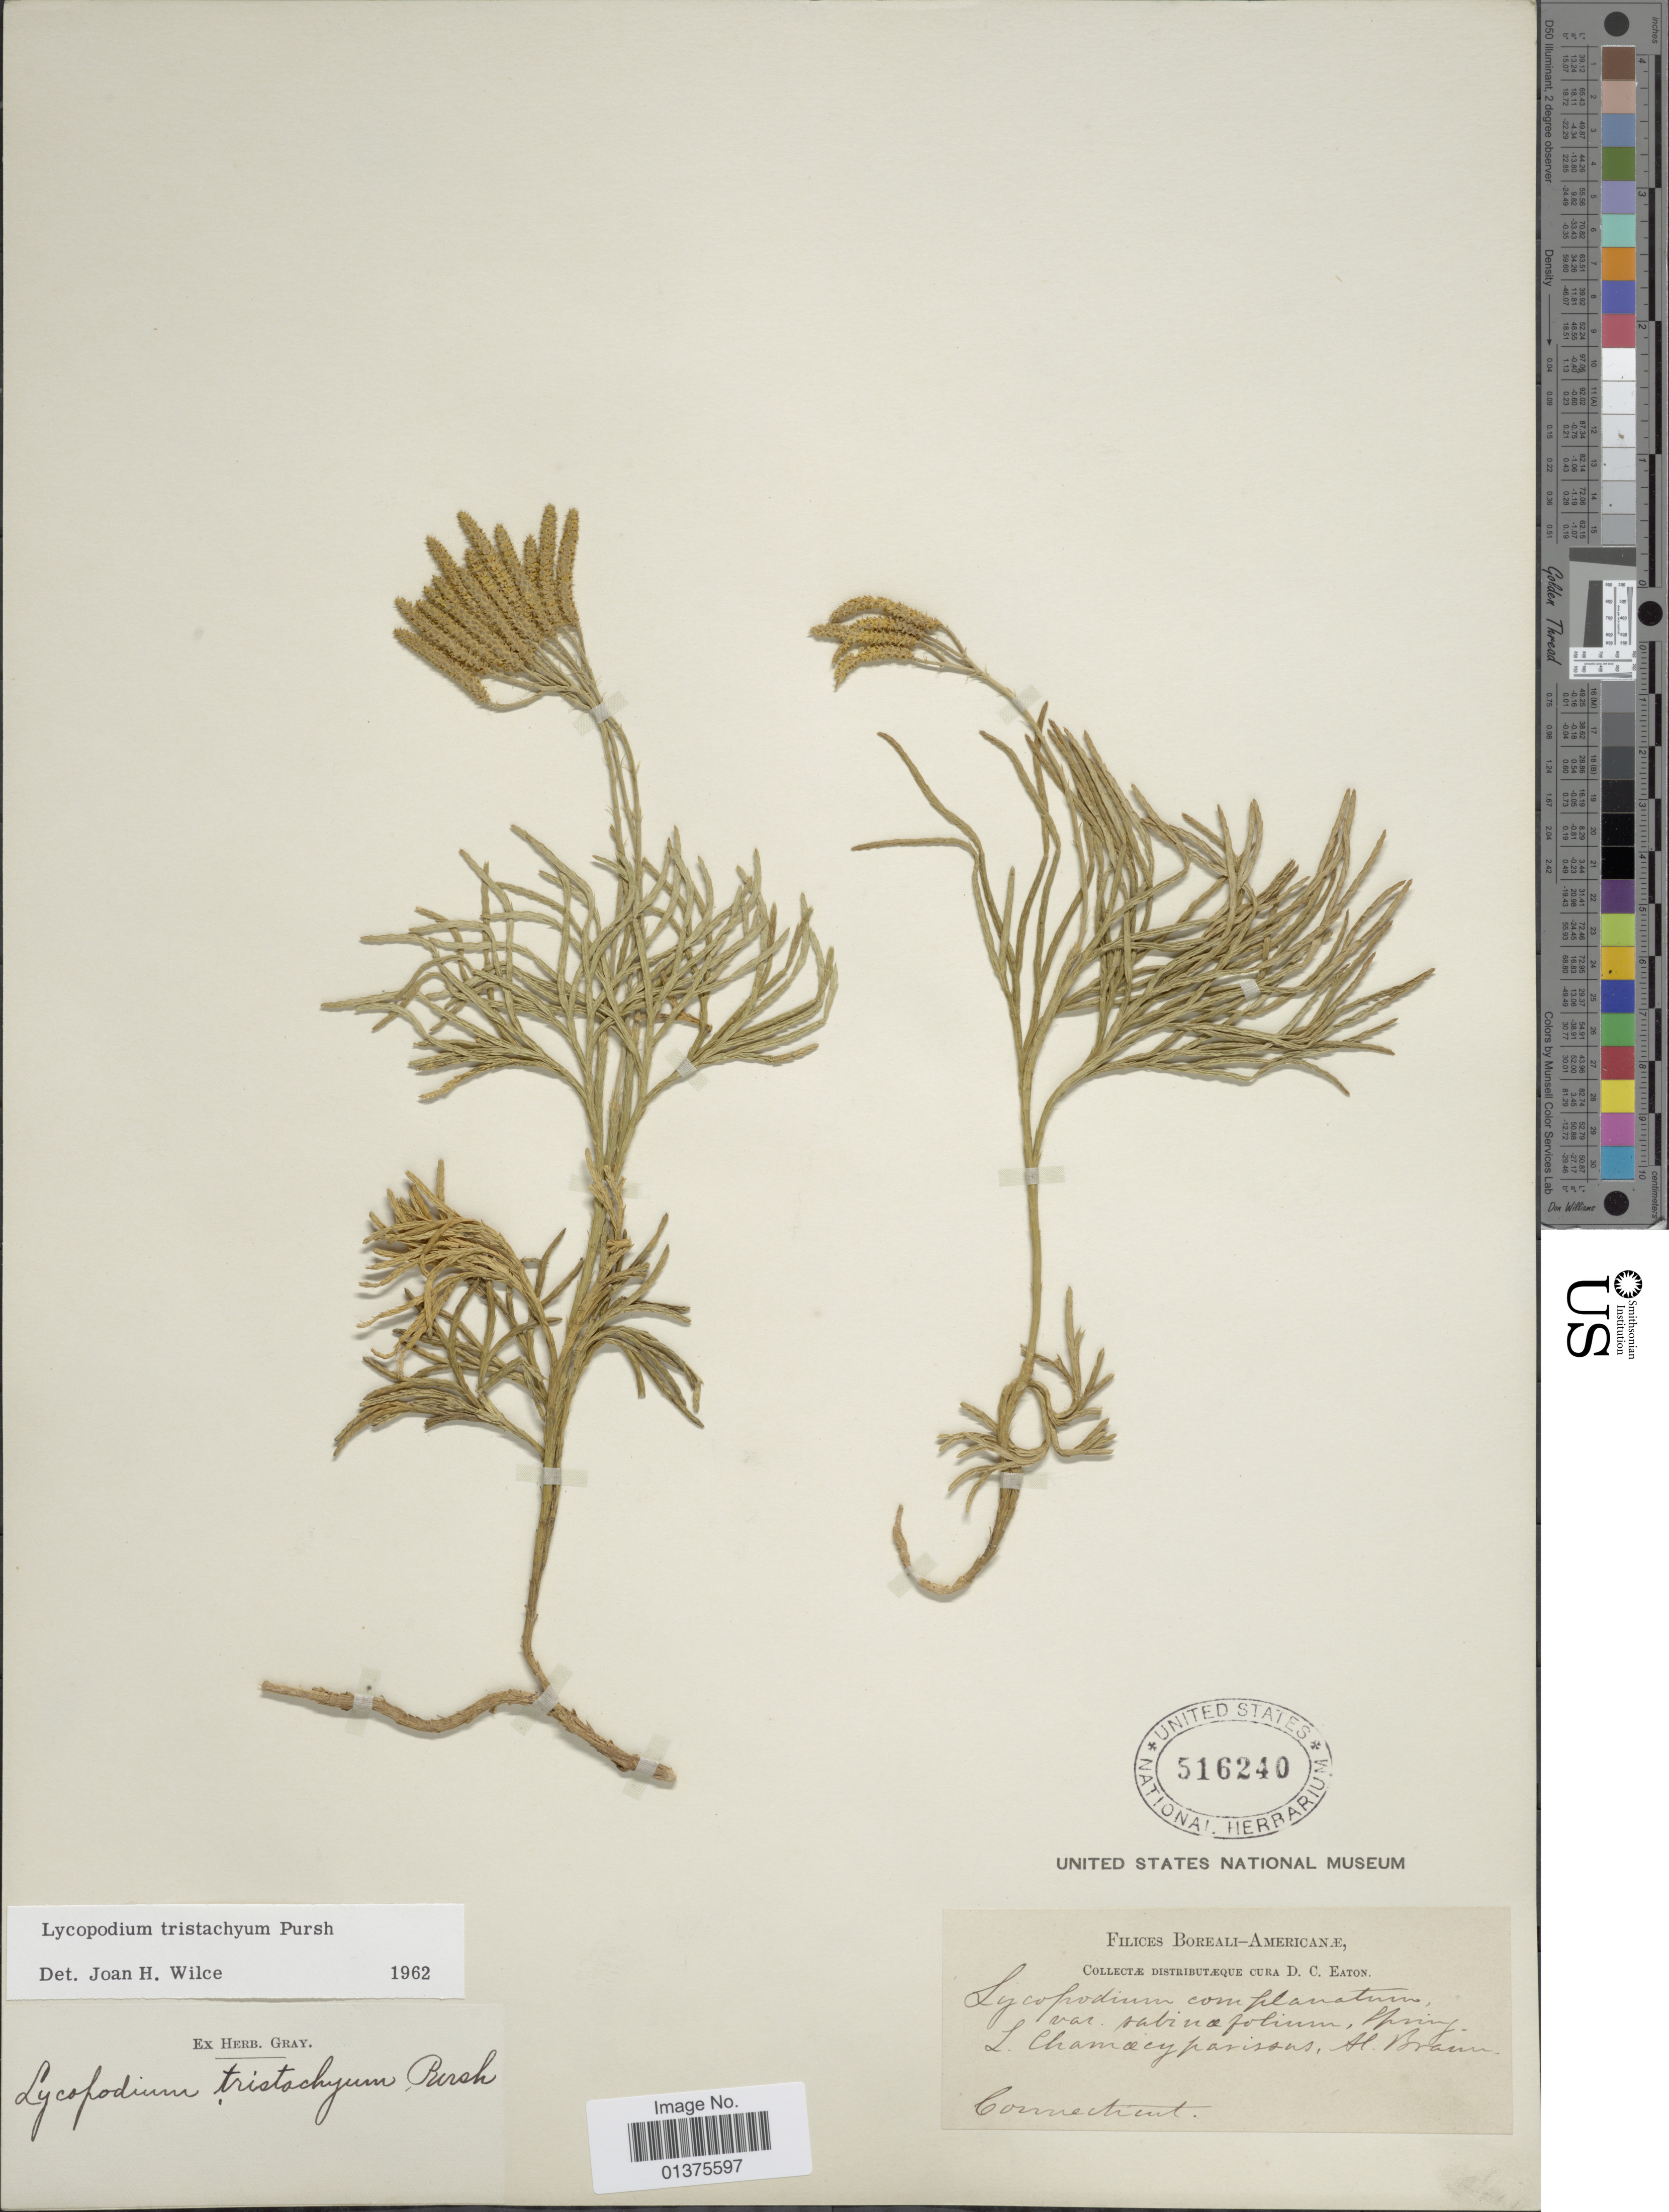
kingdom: Plantae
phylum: Tracheophyta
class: Lycopodiopsida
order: Lycopodiales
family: Lycopodiaceae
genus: Diphasiastrum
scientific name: Diphasiastrum tristachyum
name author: (Pursh) Holub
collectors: D. Eaton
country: United States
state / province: Connecticut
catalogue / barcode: US 516240